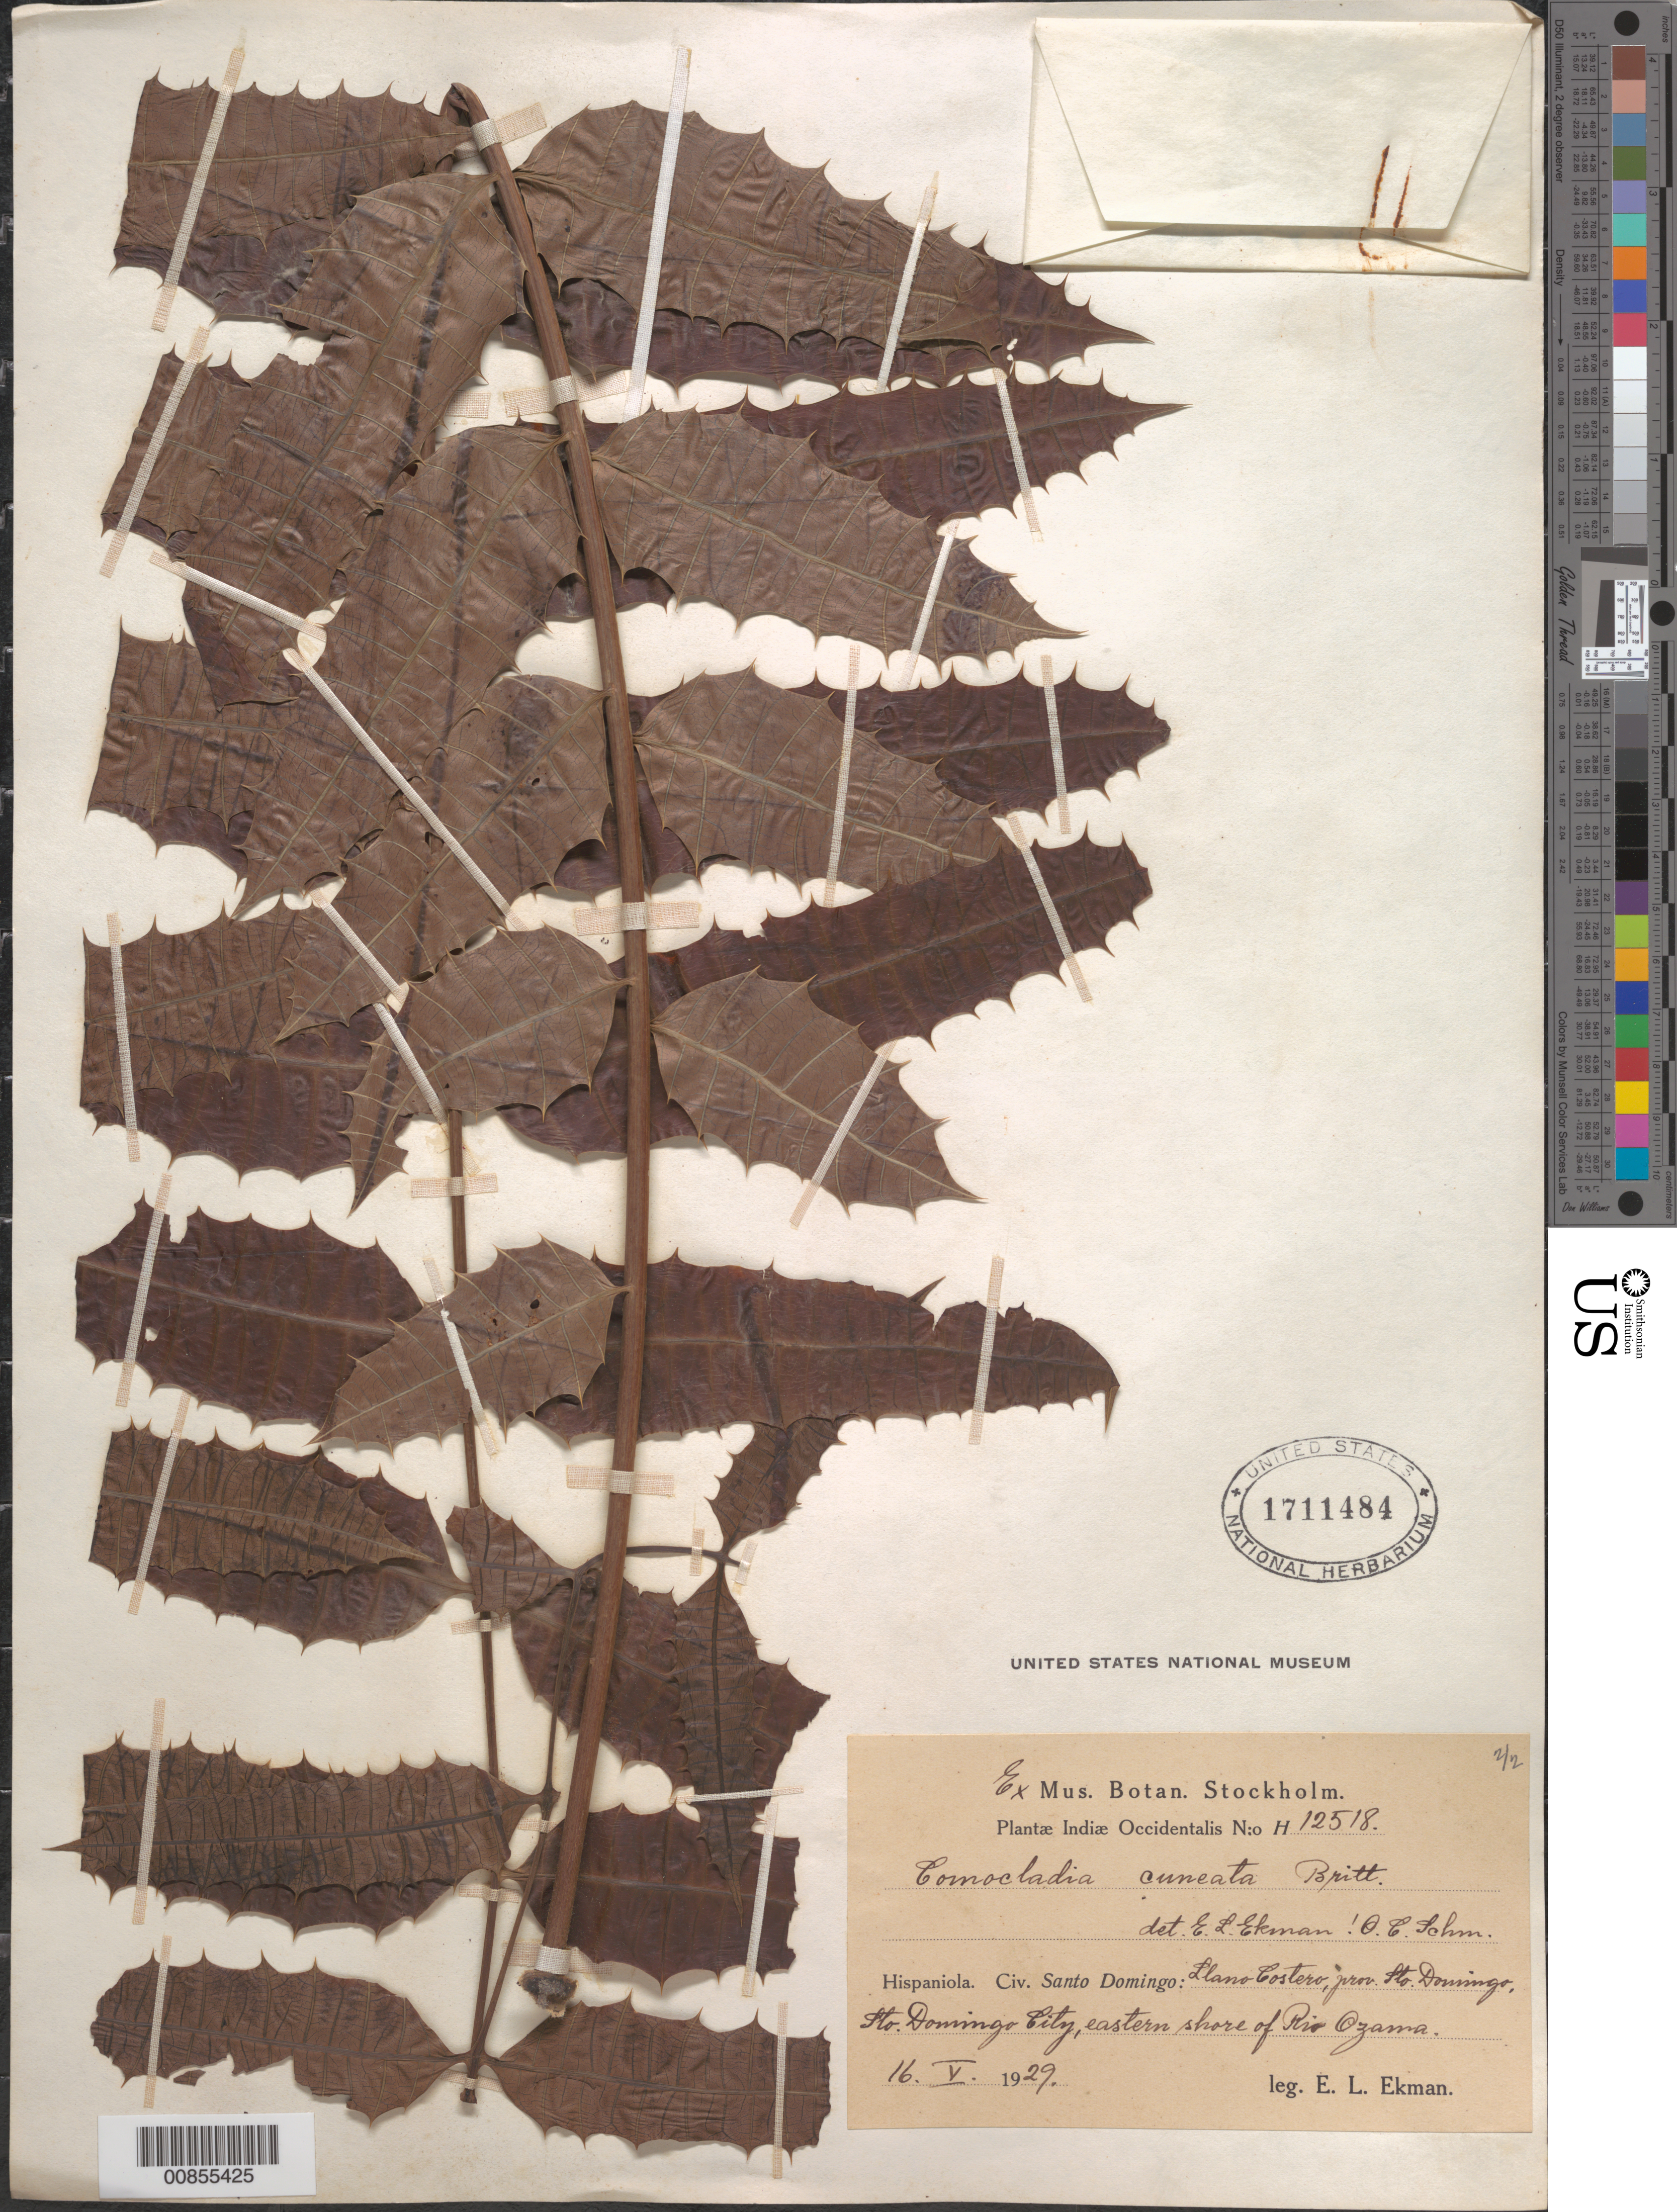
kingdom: Plantae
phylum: Tracheophyta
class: Magnoliopsida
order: Sapindales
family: Anacardiaceae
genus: Comocladia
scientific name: Comocladia cuneata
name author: Britton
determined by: Ekman, E. L.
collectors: E. L. Ekman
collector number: H 12518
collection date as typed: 16 May 1929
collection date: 1929-05-16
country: Dominican Republic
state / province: Distrito Nacional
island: Hispaniola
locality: Llano Costero, Santo Domingo City, eastern shore of Rio Ozama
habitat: Shore of rio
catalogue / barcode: US 1711484